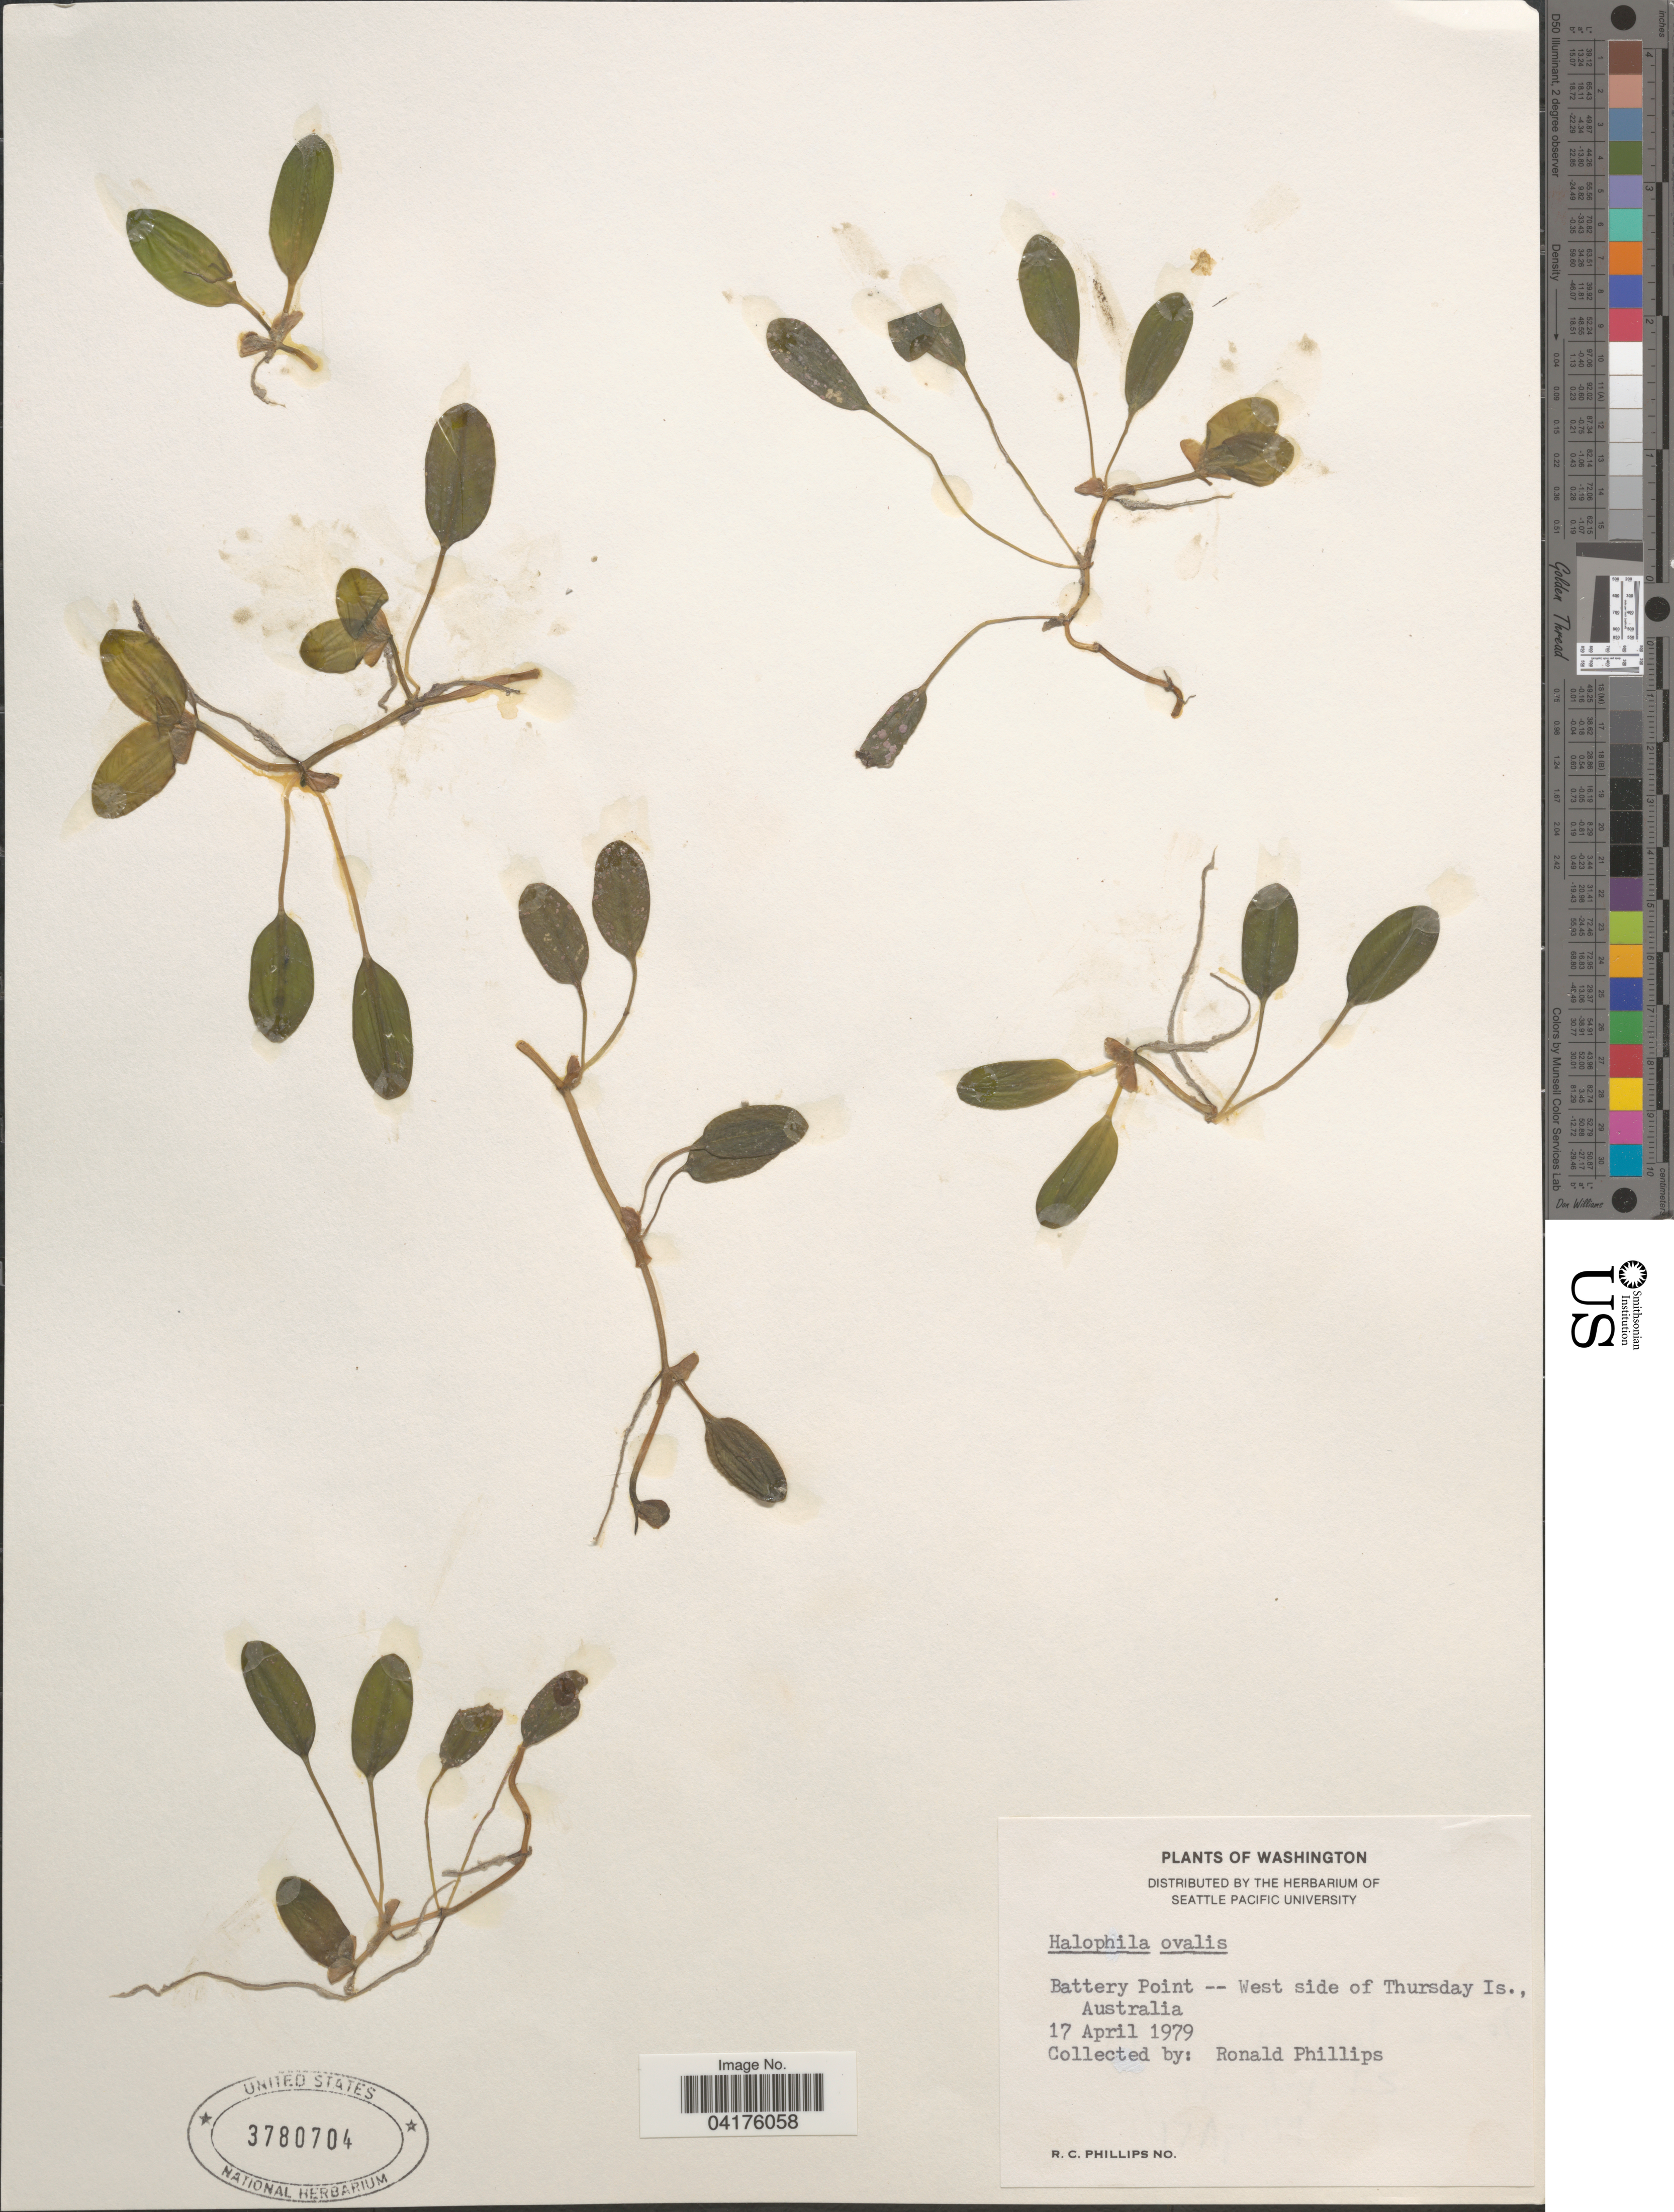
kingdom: Plantae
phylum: Tracheophyta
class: Liliopsida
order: Alismatales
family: Hydrocharitaceae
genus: Halophila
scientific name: Halophila ovalis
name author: (R. Br.) Hook. f.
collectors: R. C. Phillips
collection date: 1979-04-17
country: Australia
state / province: Queensland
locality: Battery Point -- West side of Thursday Is.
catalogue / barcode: US 3780704